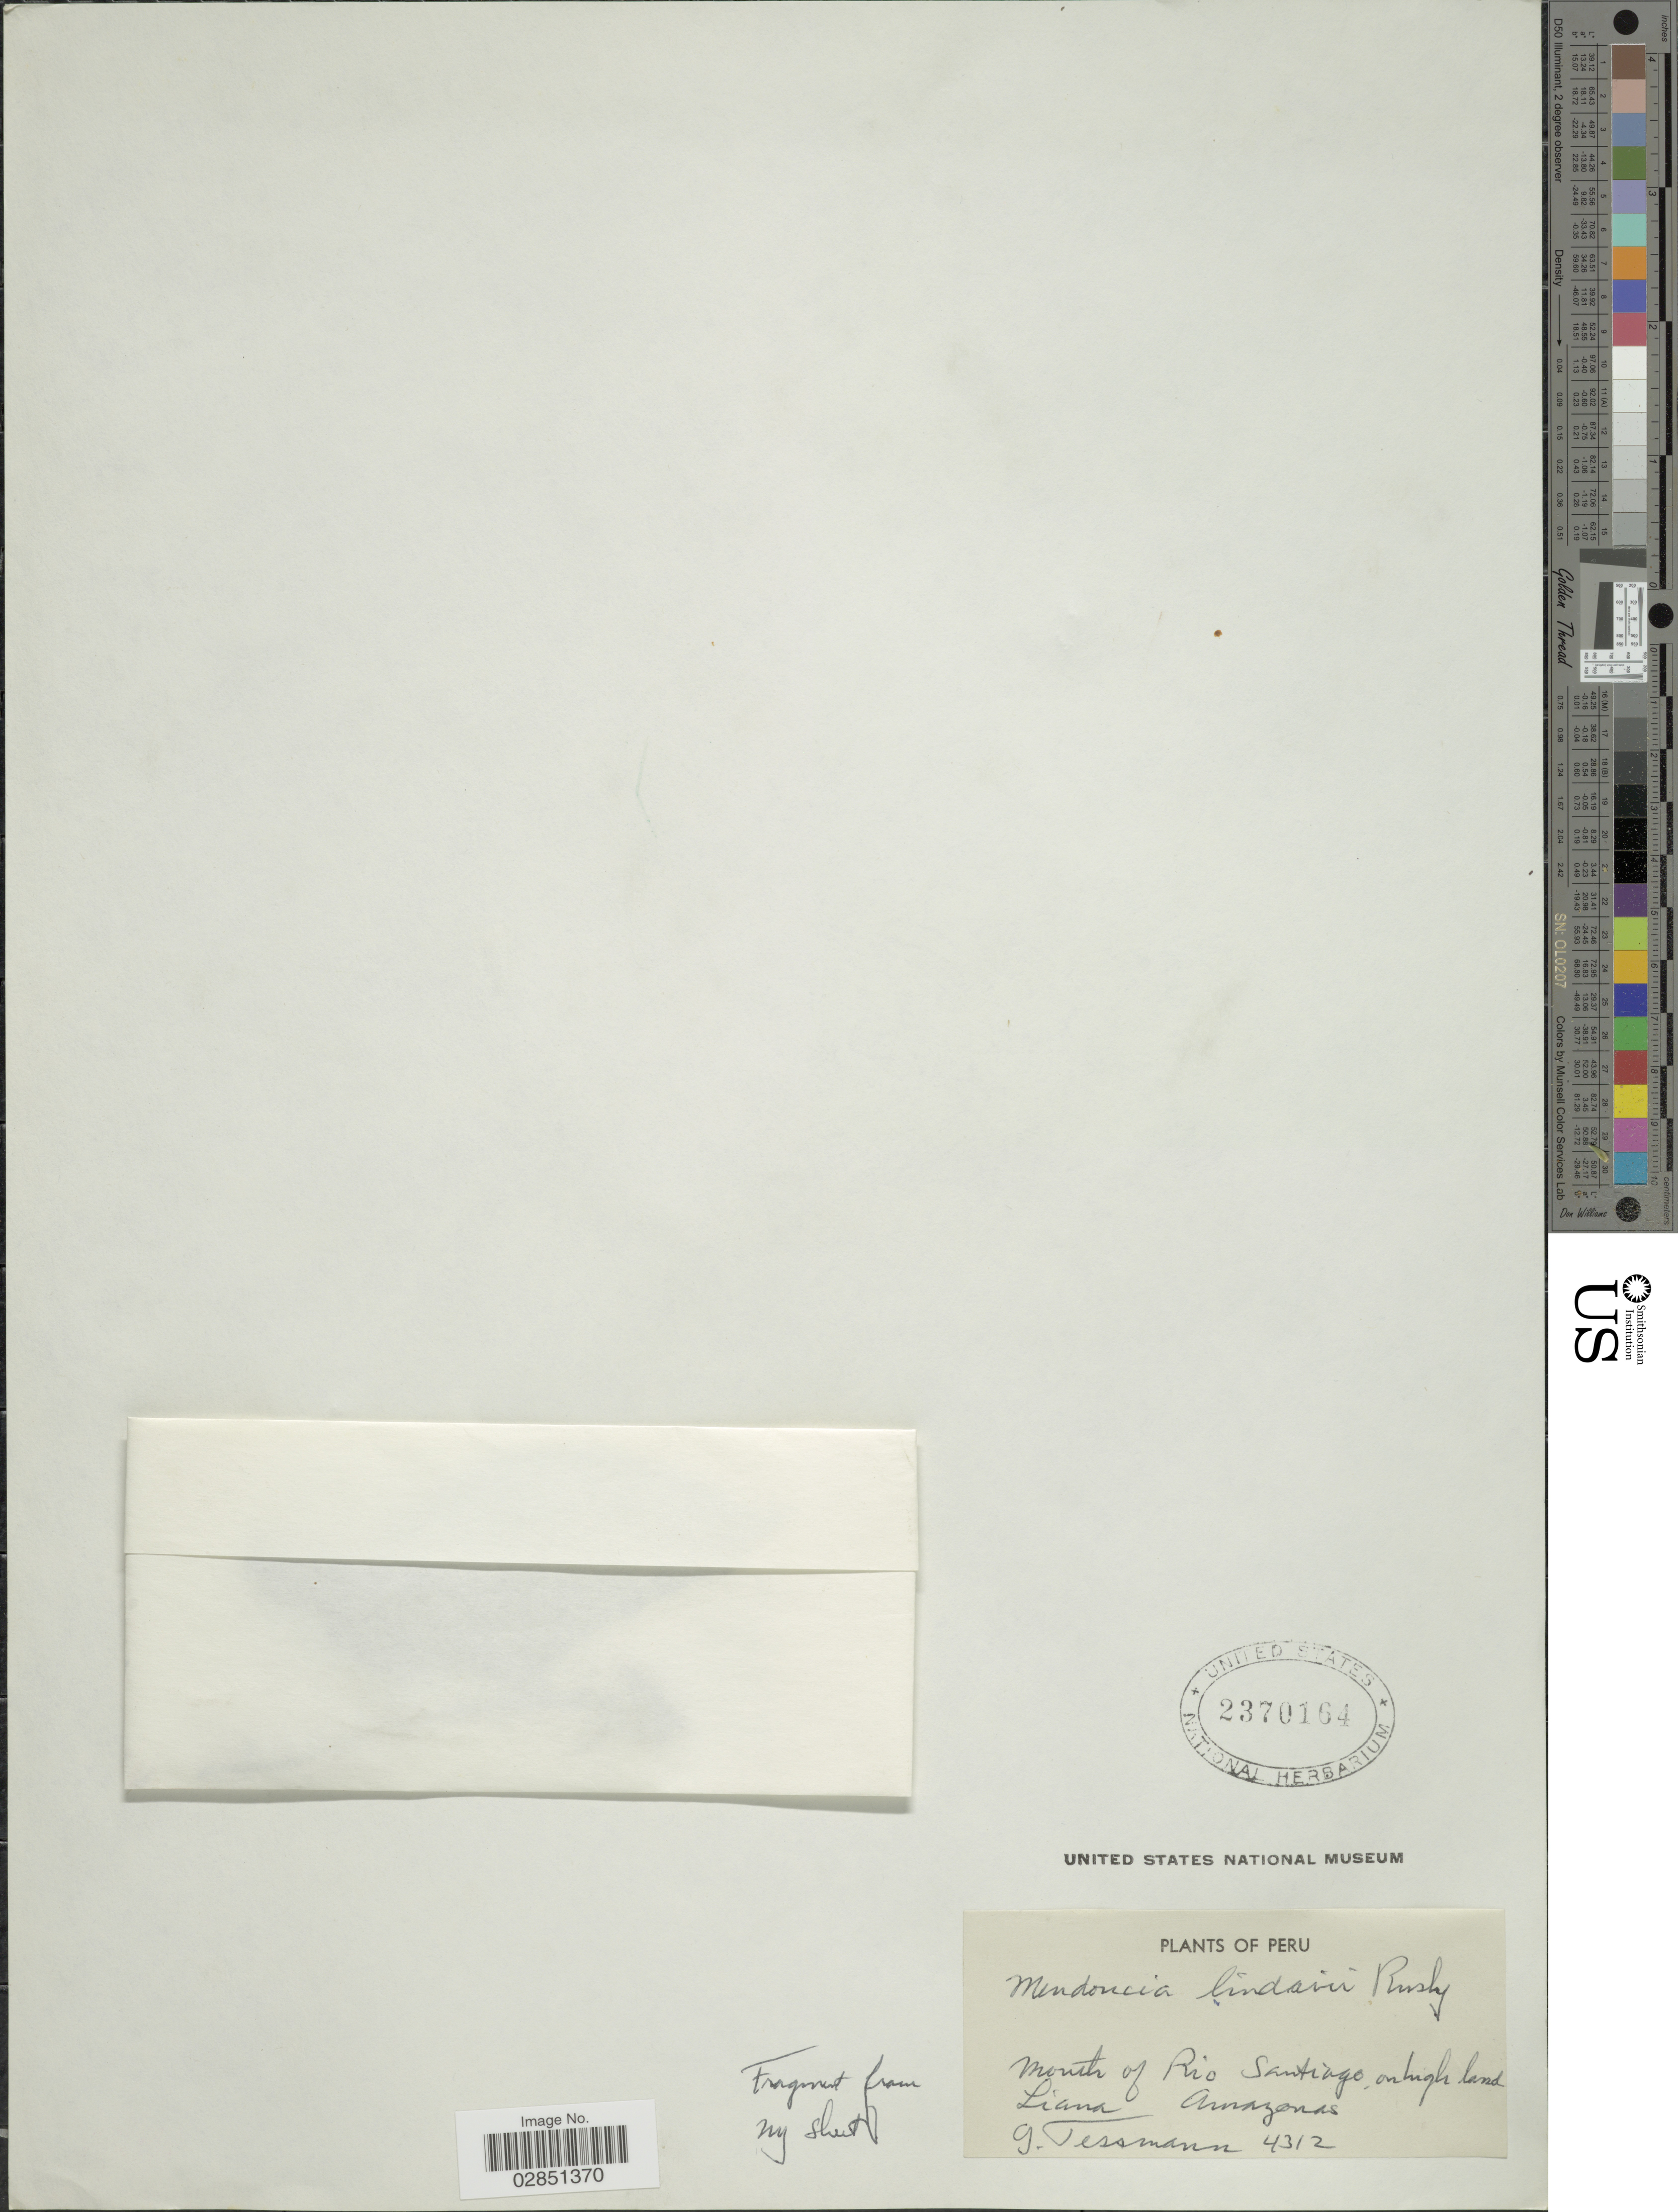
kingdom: Plantae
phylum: Tracheophyta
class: Magnoliopsida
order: Lamiales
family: Acanthaceae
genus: Mendoncia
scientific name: Mendoncia pilosa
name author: Mart.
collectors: G. Tessmann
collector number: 4312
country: Peru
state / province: Amazonas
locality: Mouth of Rio Santiago on high land.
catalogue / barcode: US 2370164